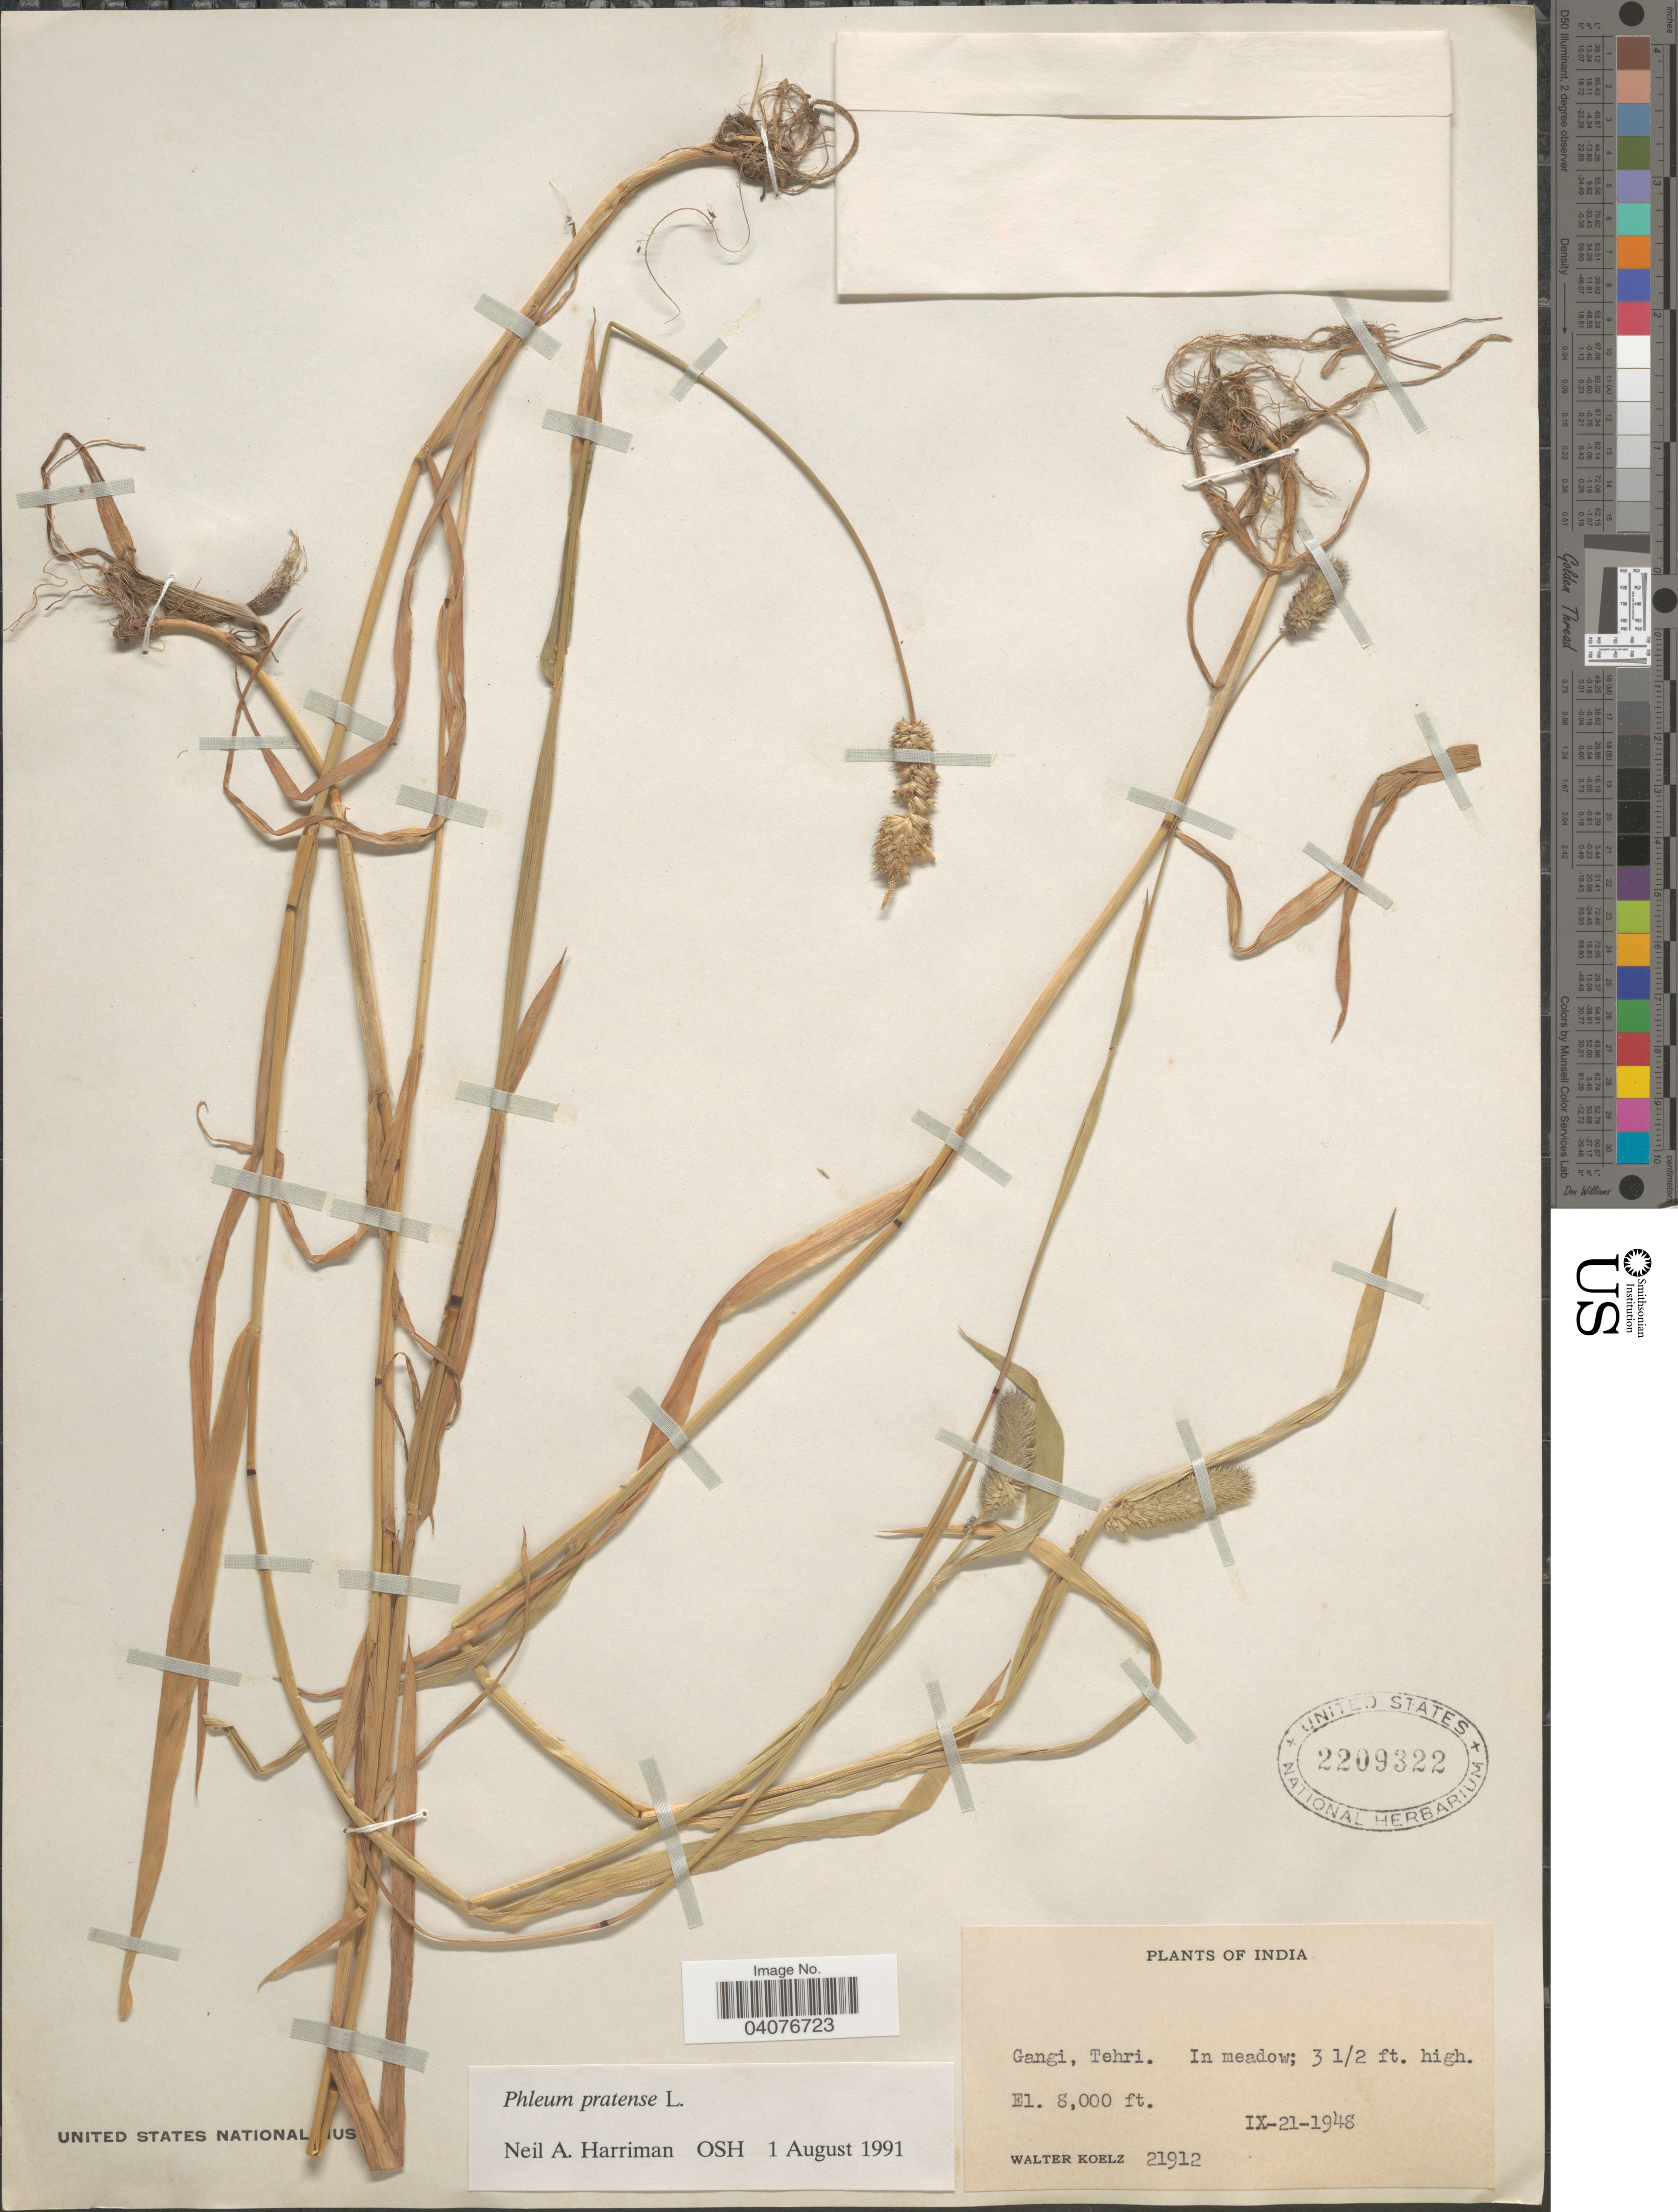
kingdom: Plantae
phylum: Tracheophyta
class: Liliopsida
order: Poales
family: Poaceae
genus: Phleum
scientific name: Phleum pratense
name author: L.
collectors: W. N. Koelz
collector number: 21912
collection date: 1948-09-21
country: India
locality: Gangi, Tehri. In meadow.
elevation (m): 2438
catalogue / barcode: US 2209322